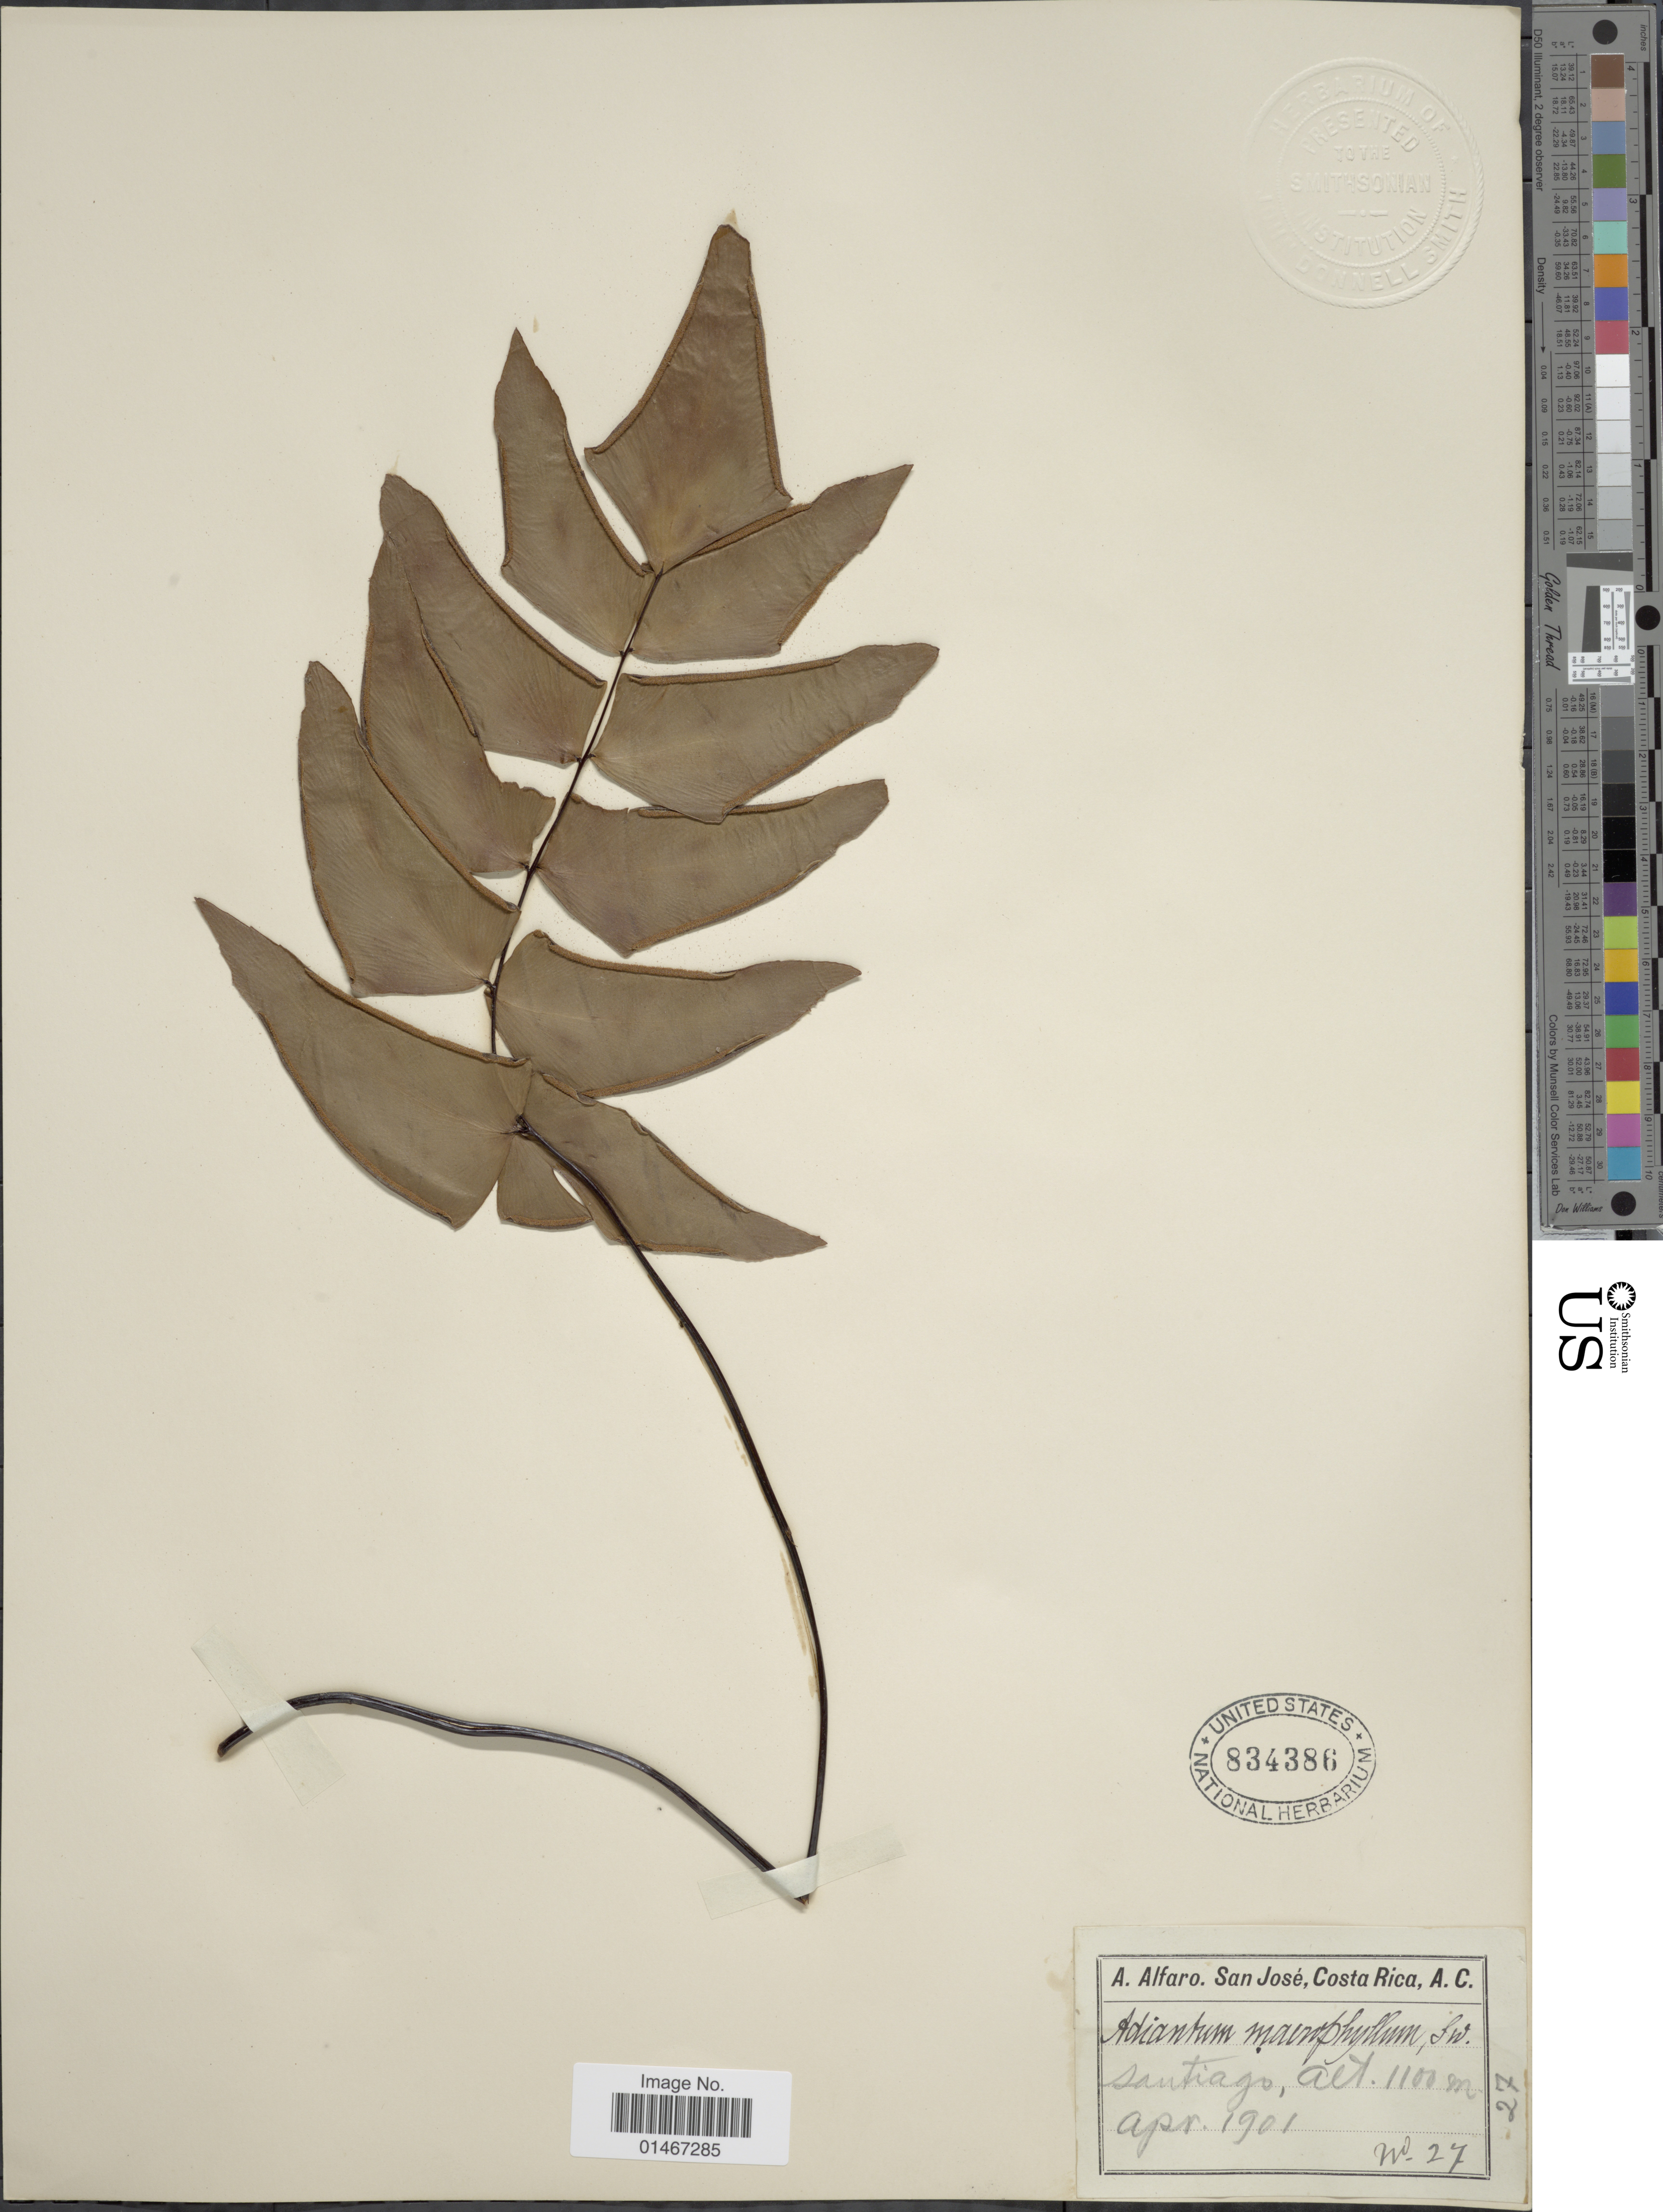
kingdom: Plantae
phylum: Tracheophyta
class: Polypodiopsida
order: Polypodiales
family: Pteridaceae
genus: Adiantum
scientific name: Adiantum macrophyllum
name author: Sw.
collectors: A. Alfaro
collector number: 27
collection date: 1901-04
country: Costa Rica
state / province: San José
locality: San Jose. Santiago. A.C.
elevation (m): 1100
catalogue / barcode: US 834386